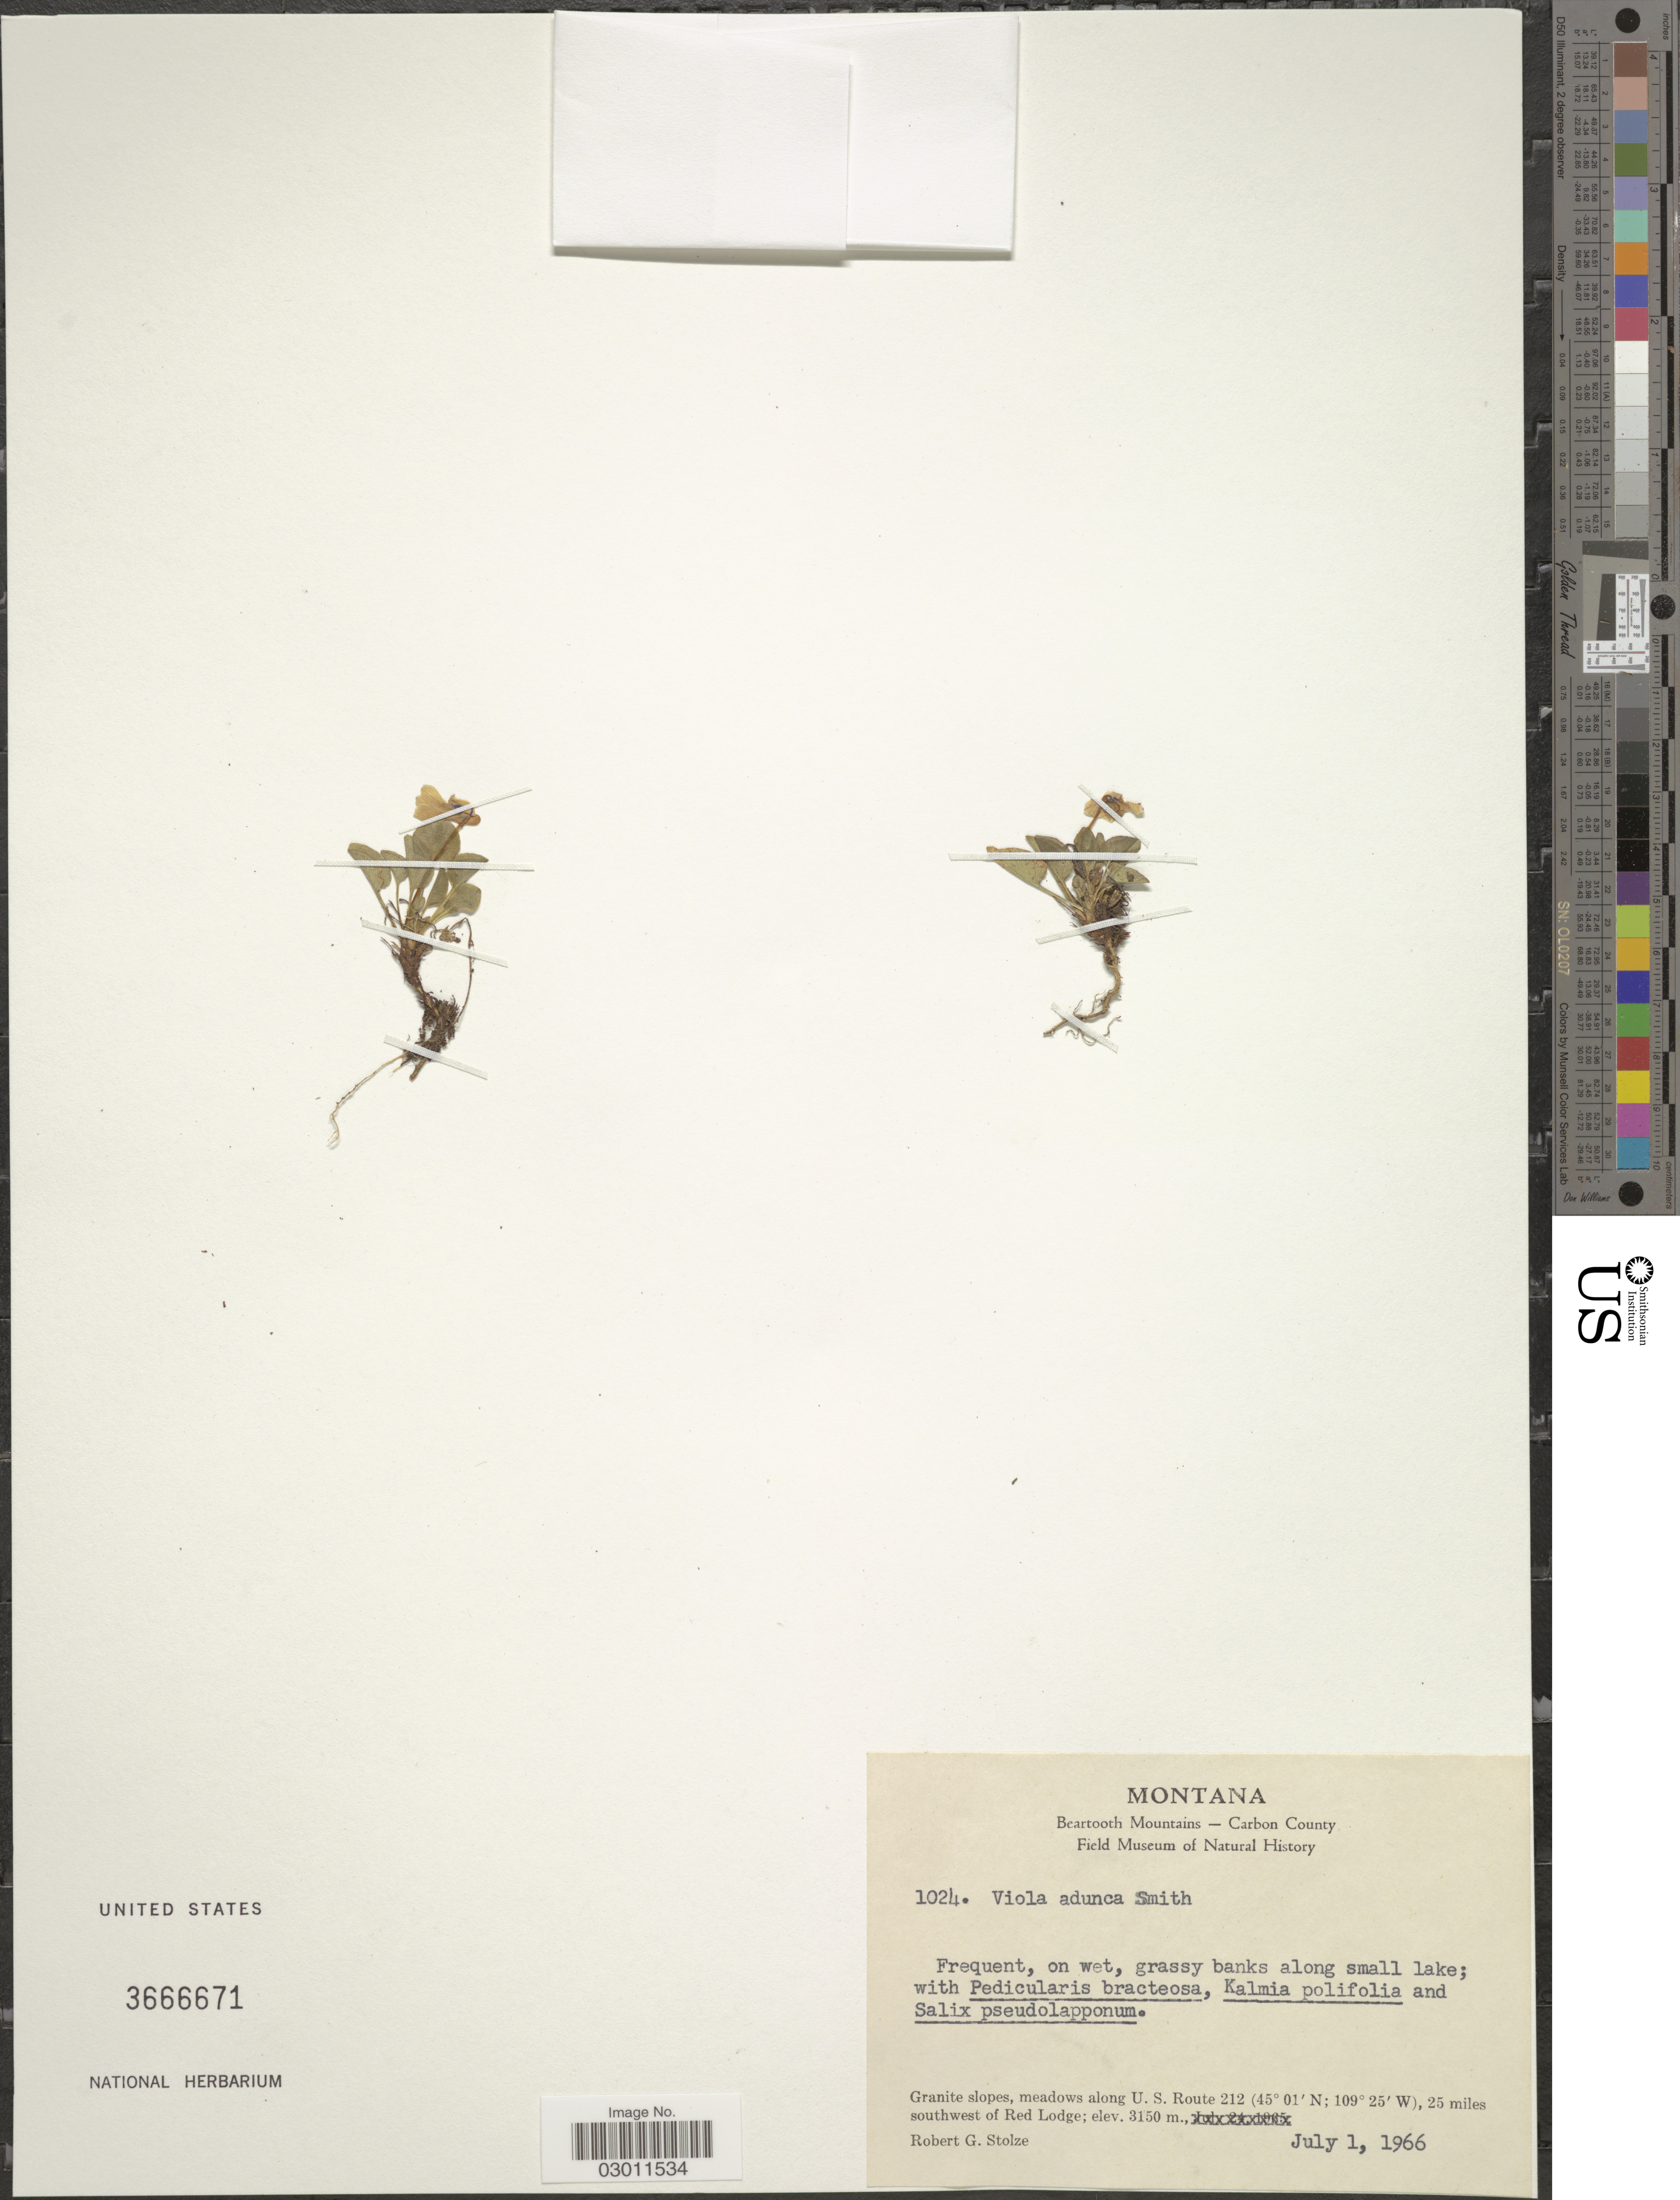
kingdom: Plantae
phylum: Tracheophyta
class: Magnoliopsida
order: Malpighiales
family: Violaceae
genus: Viola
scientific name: Viola adunca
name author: Sm.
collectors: R. G. Stolze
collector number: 1024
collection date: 1966-07-01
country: United States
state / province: Montana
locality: Granite slopes, meadows along U.S. Route 212, 25 miles southwest of Red Lodge.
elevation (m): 3150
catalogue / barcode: US 3666671